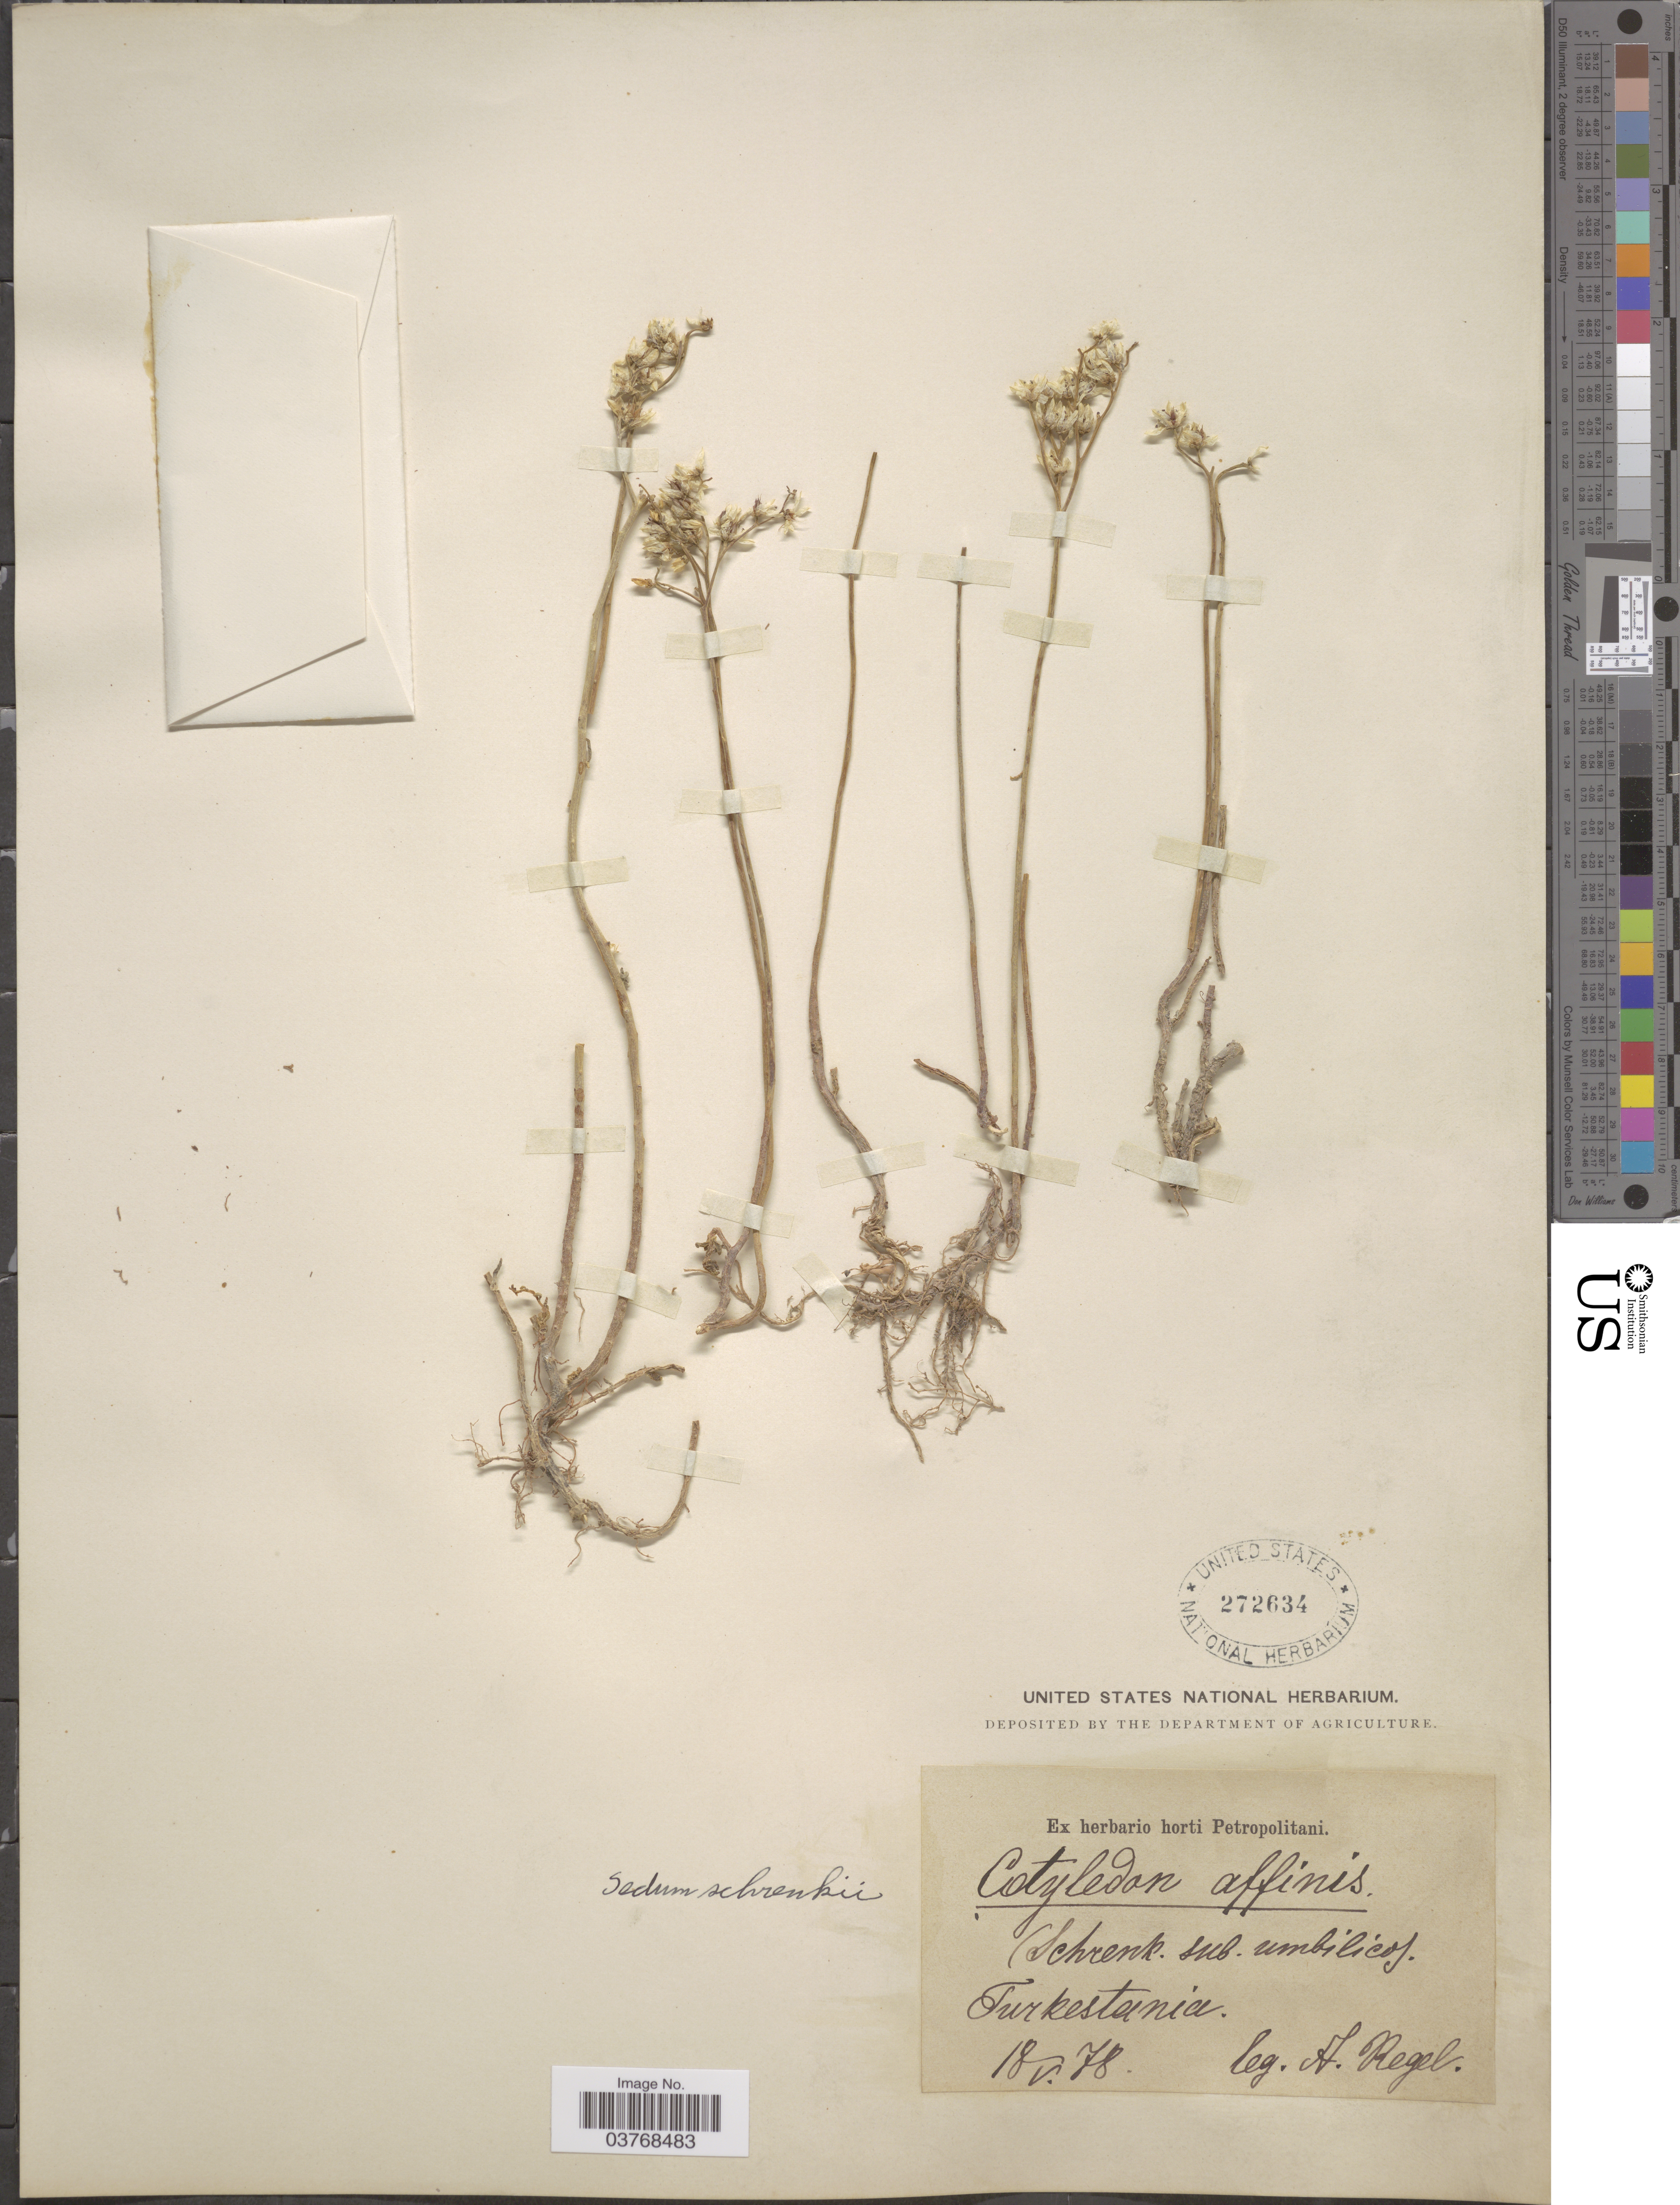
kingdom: Plantae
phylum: Tracheophyta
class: Magnoliopsida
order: Saxifragales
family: Crassulaceae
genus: Petrosedum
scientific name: Petrosedum affine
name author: (Schrenk) A. Berger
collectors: A. Regel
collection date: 1878-05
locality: Turkestania.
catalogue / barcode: US 272634